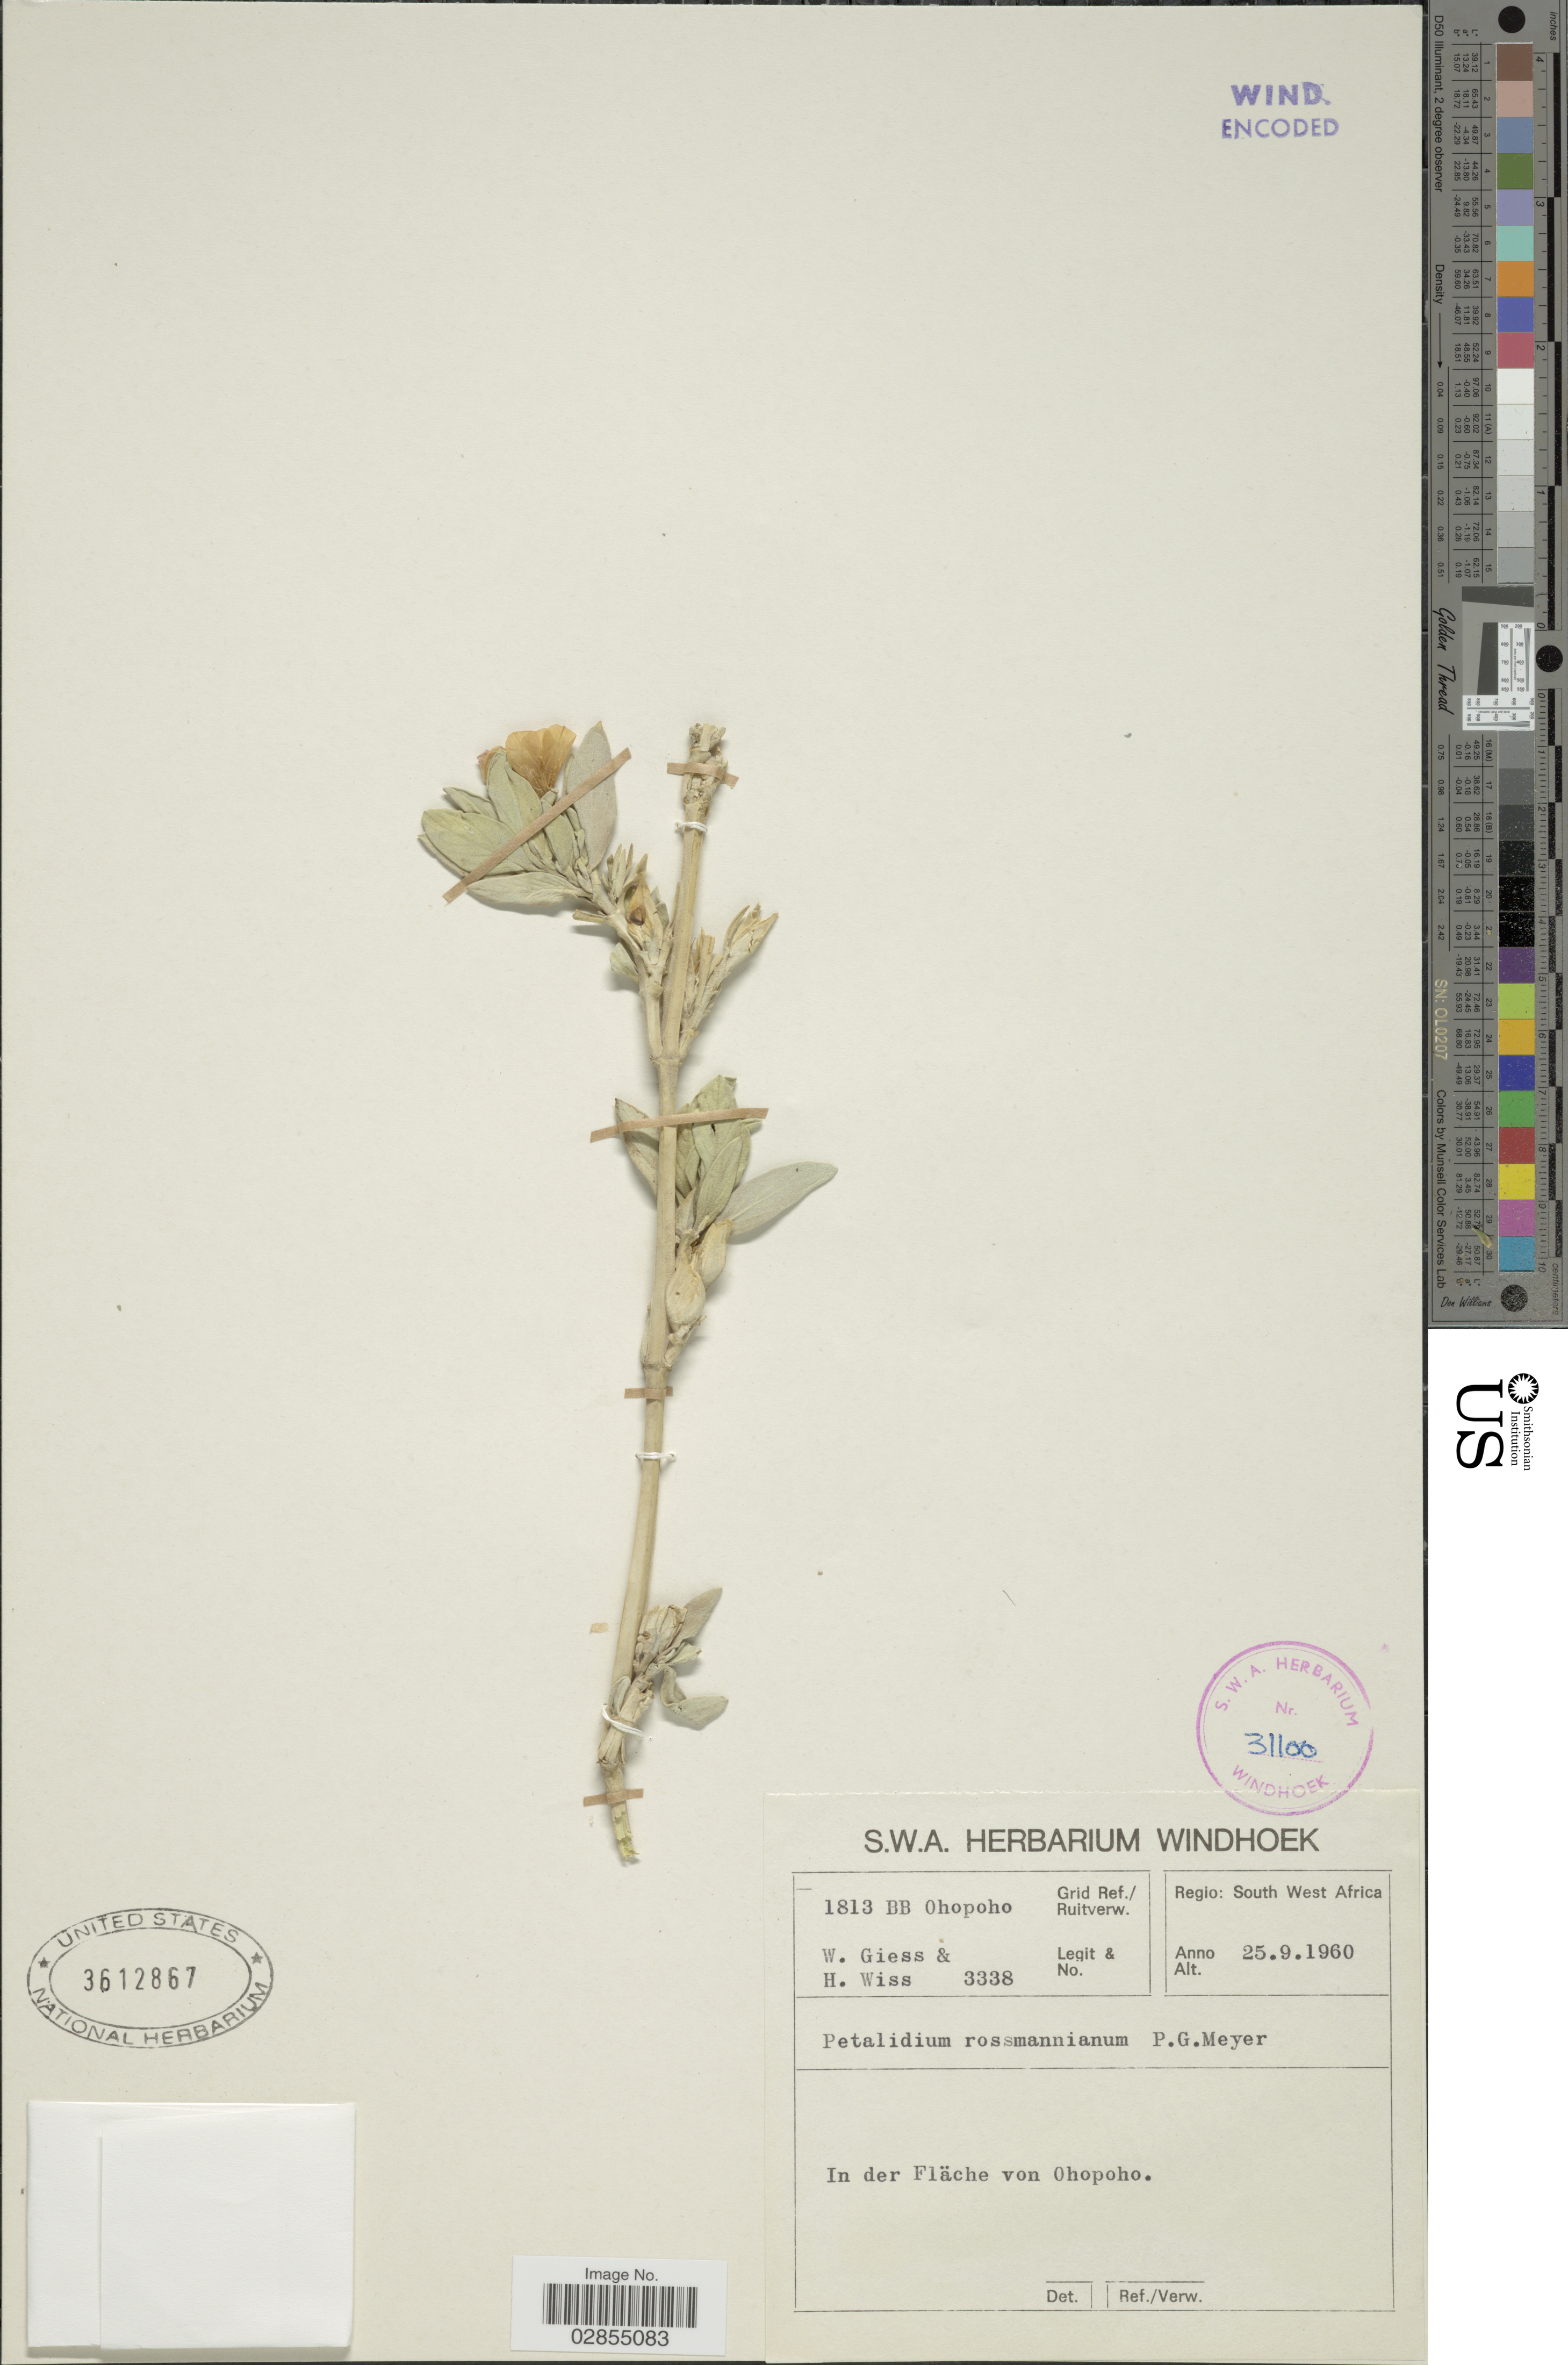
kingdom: Plantae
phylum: Tracheophyta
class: Magnoliopsida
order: Lamiales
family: Acanthaceae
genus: Petalidium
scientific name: Petalidium rossmannianum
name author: P.G. Mey.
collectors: W. Giess & H. Wiss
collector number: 3338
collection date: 1960-09-25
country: Namibia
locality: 1813 BB Ohopoho, Regio South West Africa, In der Fläche von Ohopoho.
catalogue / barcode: US 3612867